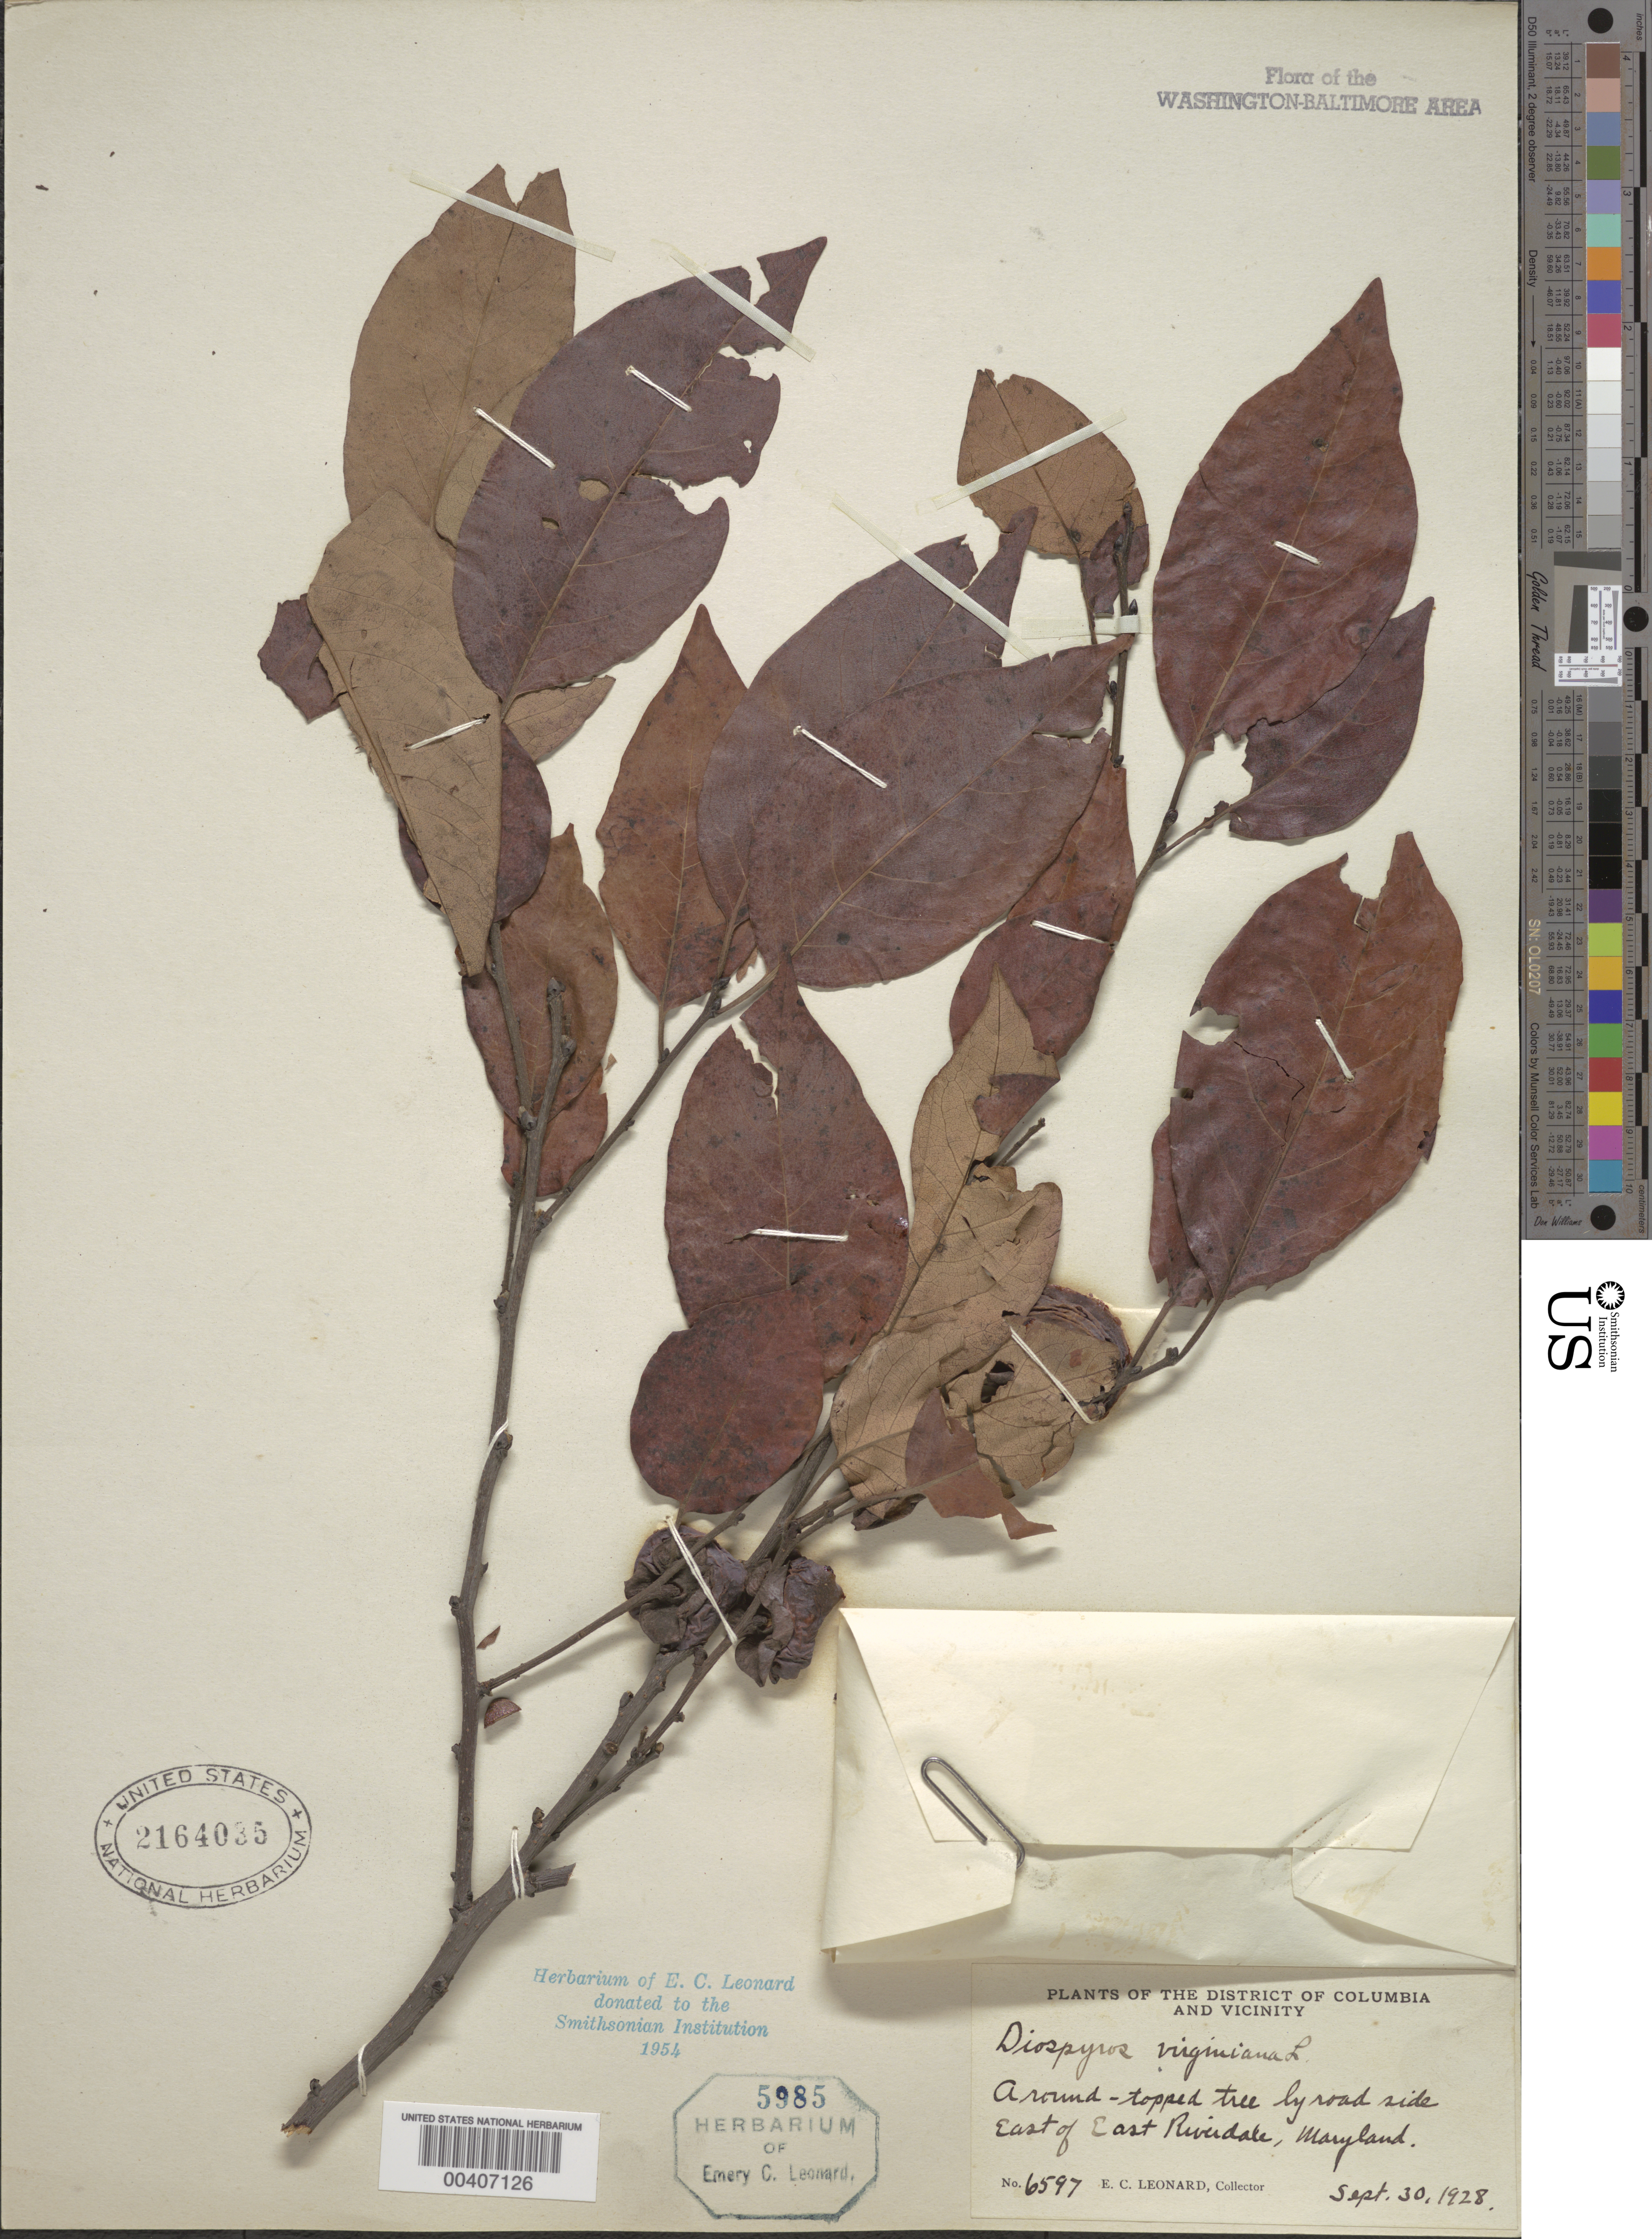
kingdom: Plantae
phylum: Tracheophyta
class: Magnoliopsida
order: Ericales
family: Ebenaceae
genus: Diospyros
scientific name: Diospyros virginiana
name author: L.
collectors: E. C. Leonard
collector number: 6597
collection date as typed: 30 Sep 1928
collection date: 1928-09-30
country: United States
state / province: Maryland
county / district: Prince George's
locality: E of East Riverdale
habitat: Roadside, around topped-tree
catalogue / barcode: US 2164035